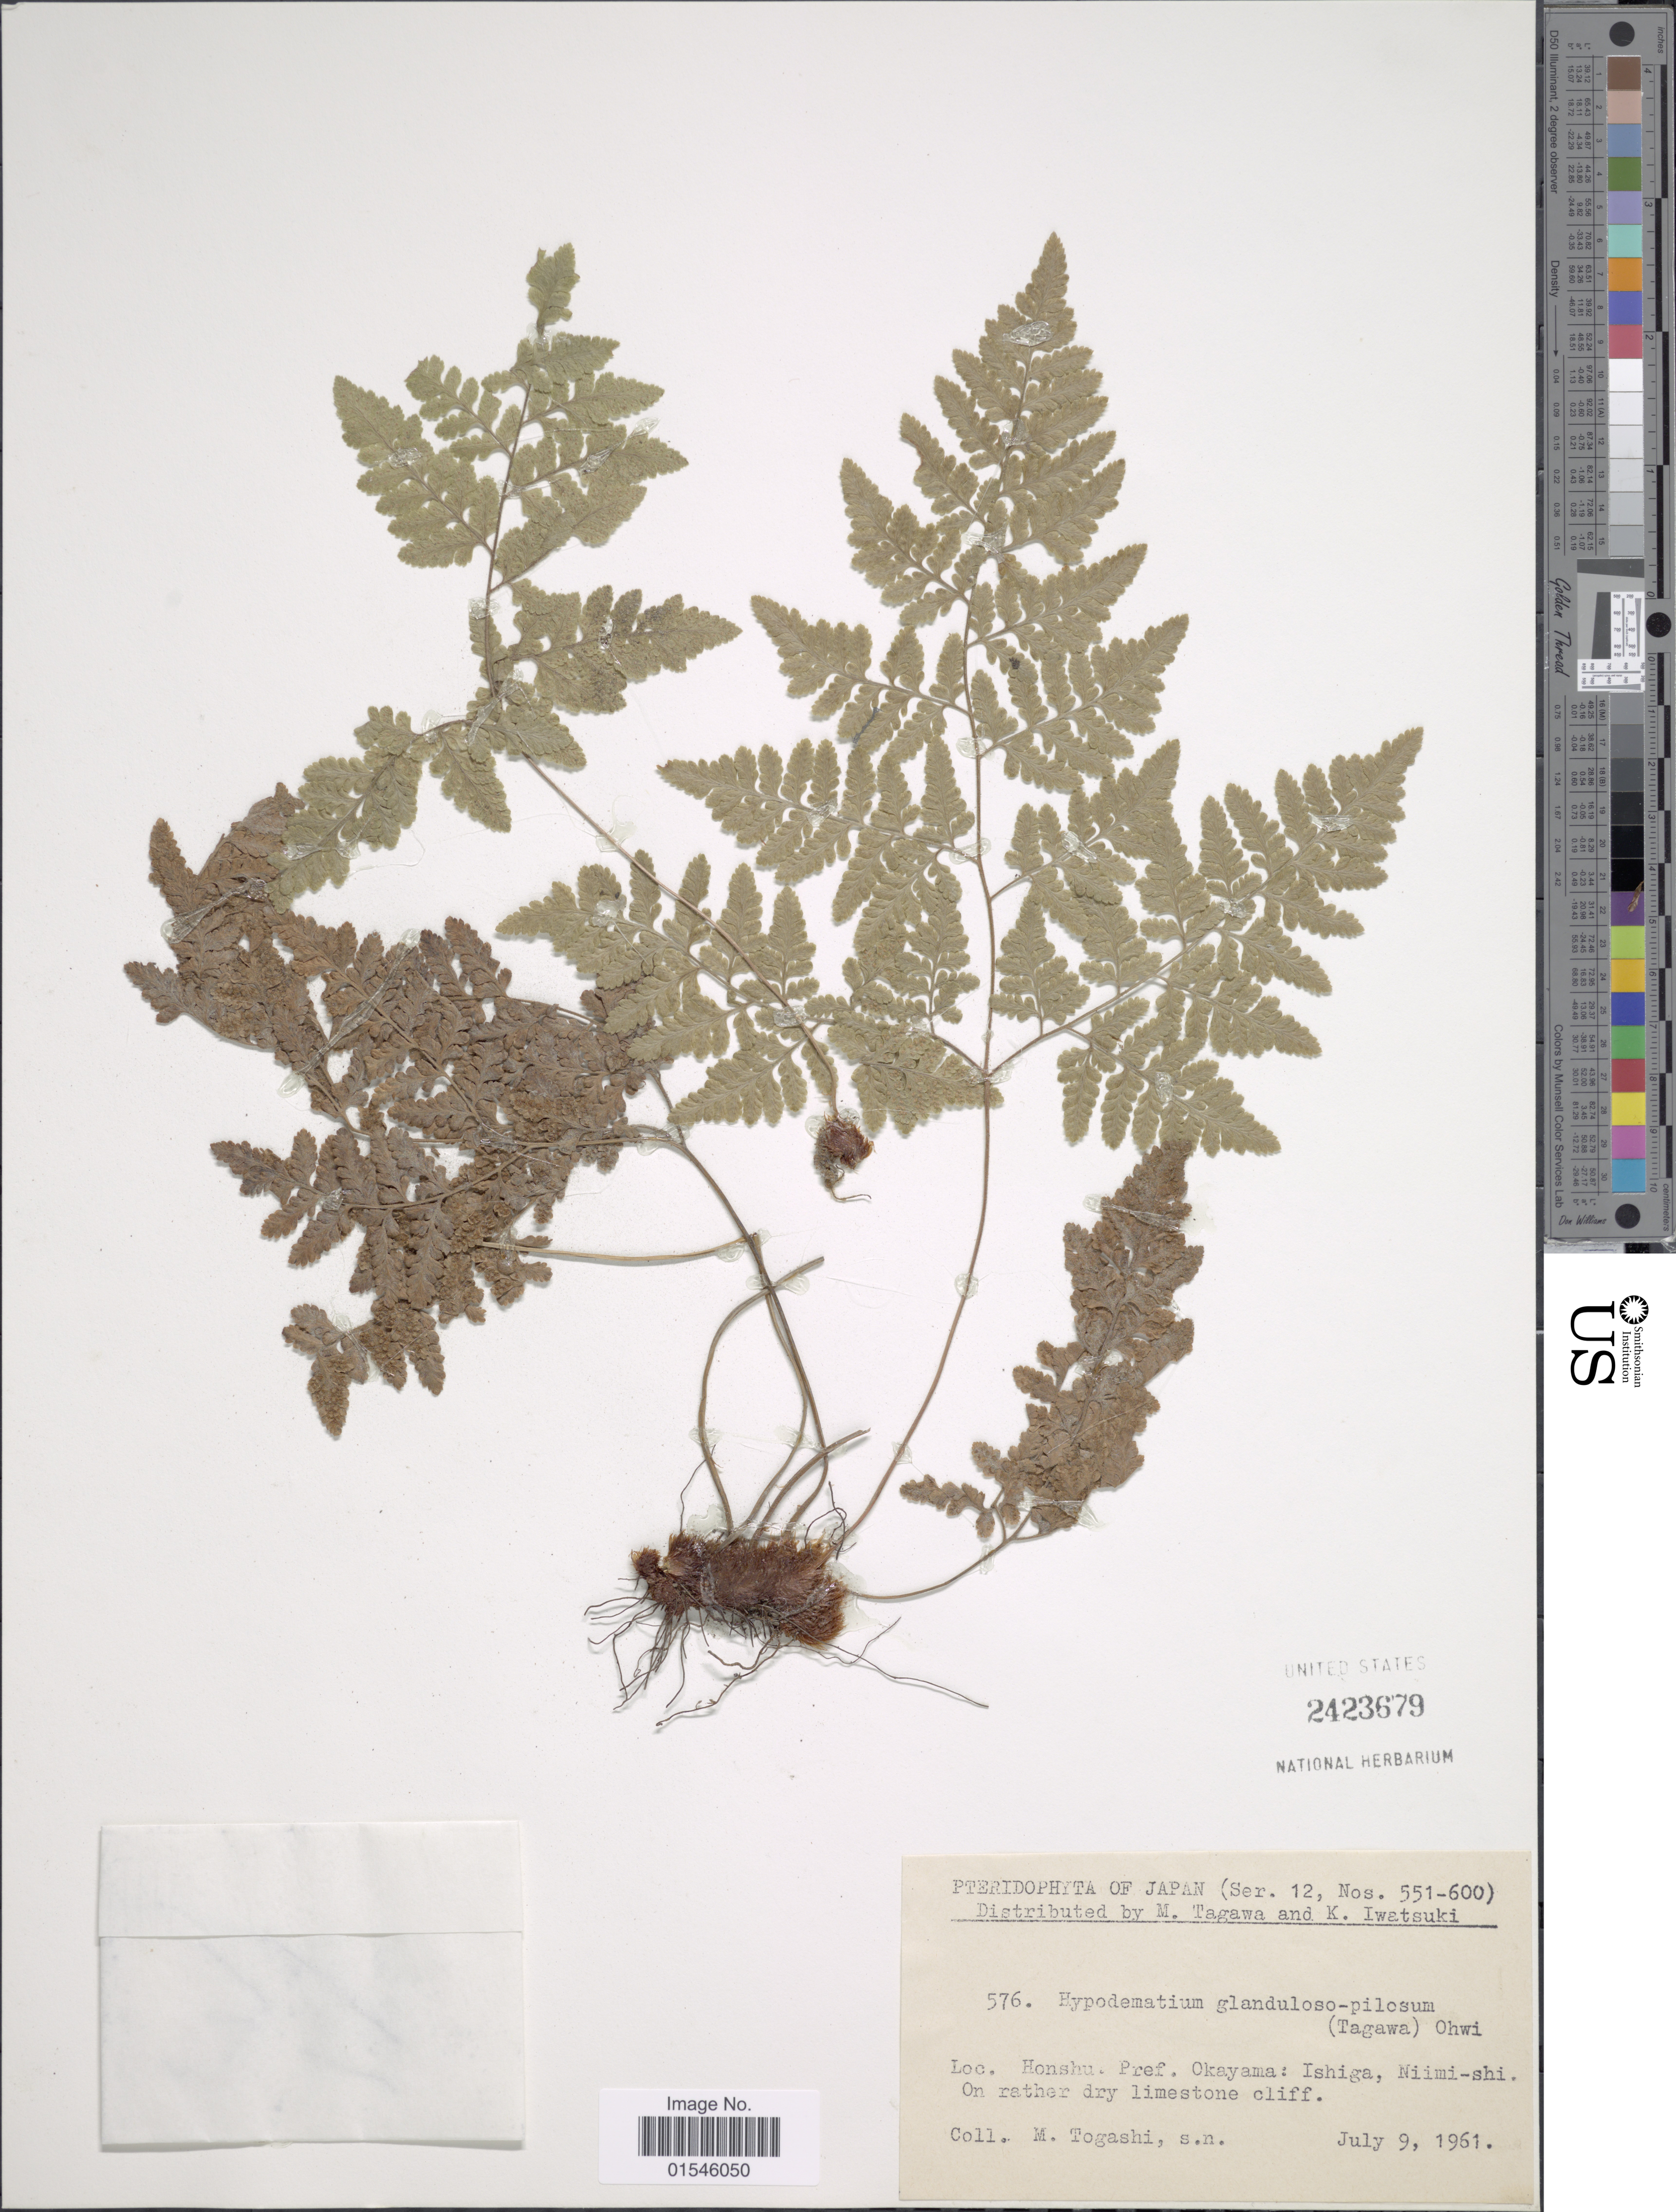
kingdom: Plantae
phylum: Tracheophyta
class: Polypodiopsida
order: Polypodiales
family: Hypodematiaceae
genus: Hypodematium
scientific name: Hypodematium glanduloso-pilosum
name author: (Tagawa) Ohwi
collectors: M. Togashi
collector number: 576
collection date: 1961-07-09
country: Japan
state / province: Okayama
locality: Honshu Pref Okayama: ishiga, Niimi-shi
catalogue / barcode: US 2423679